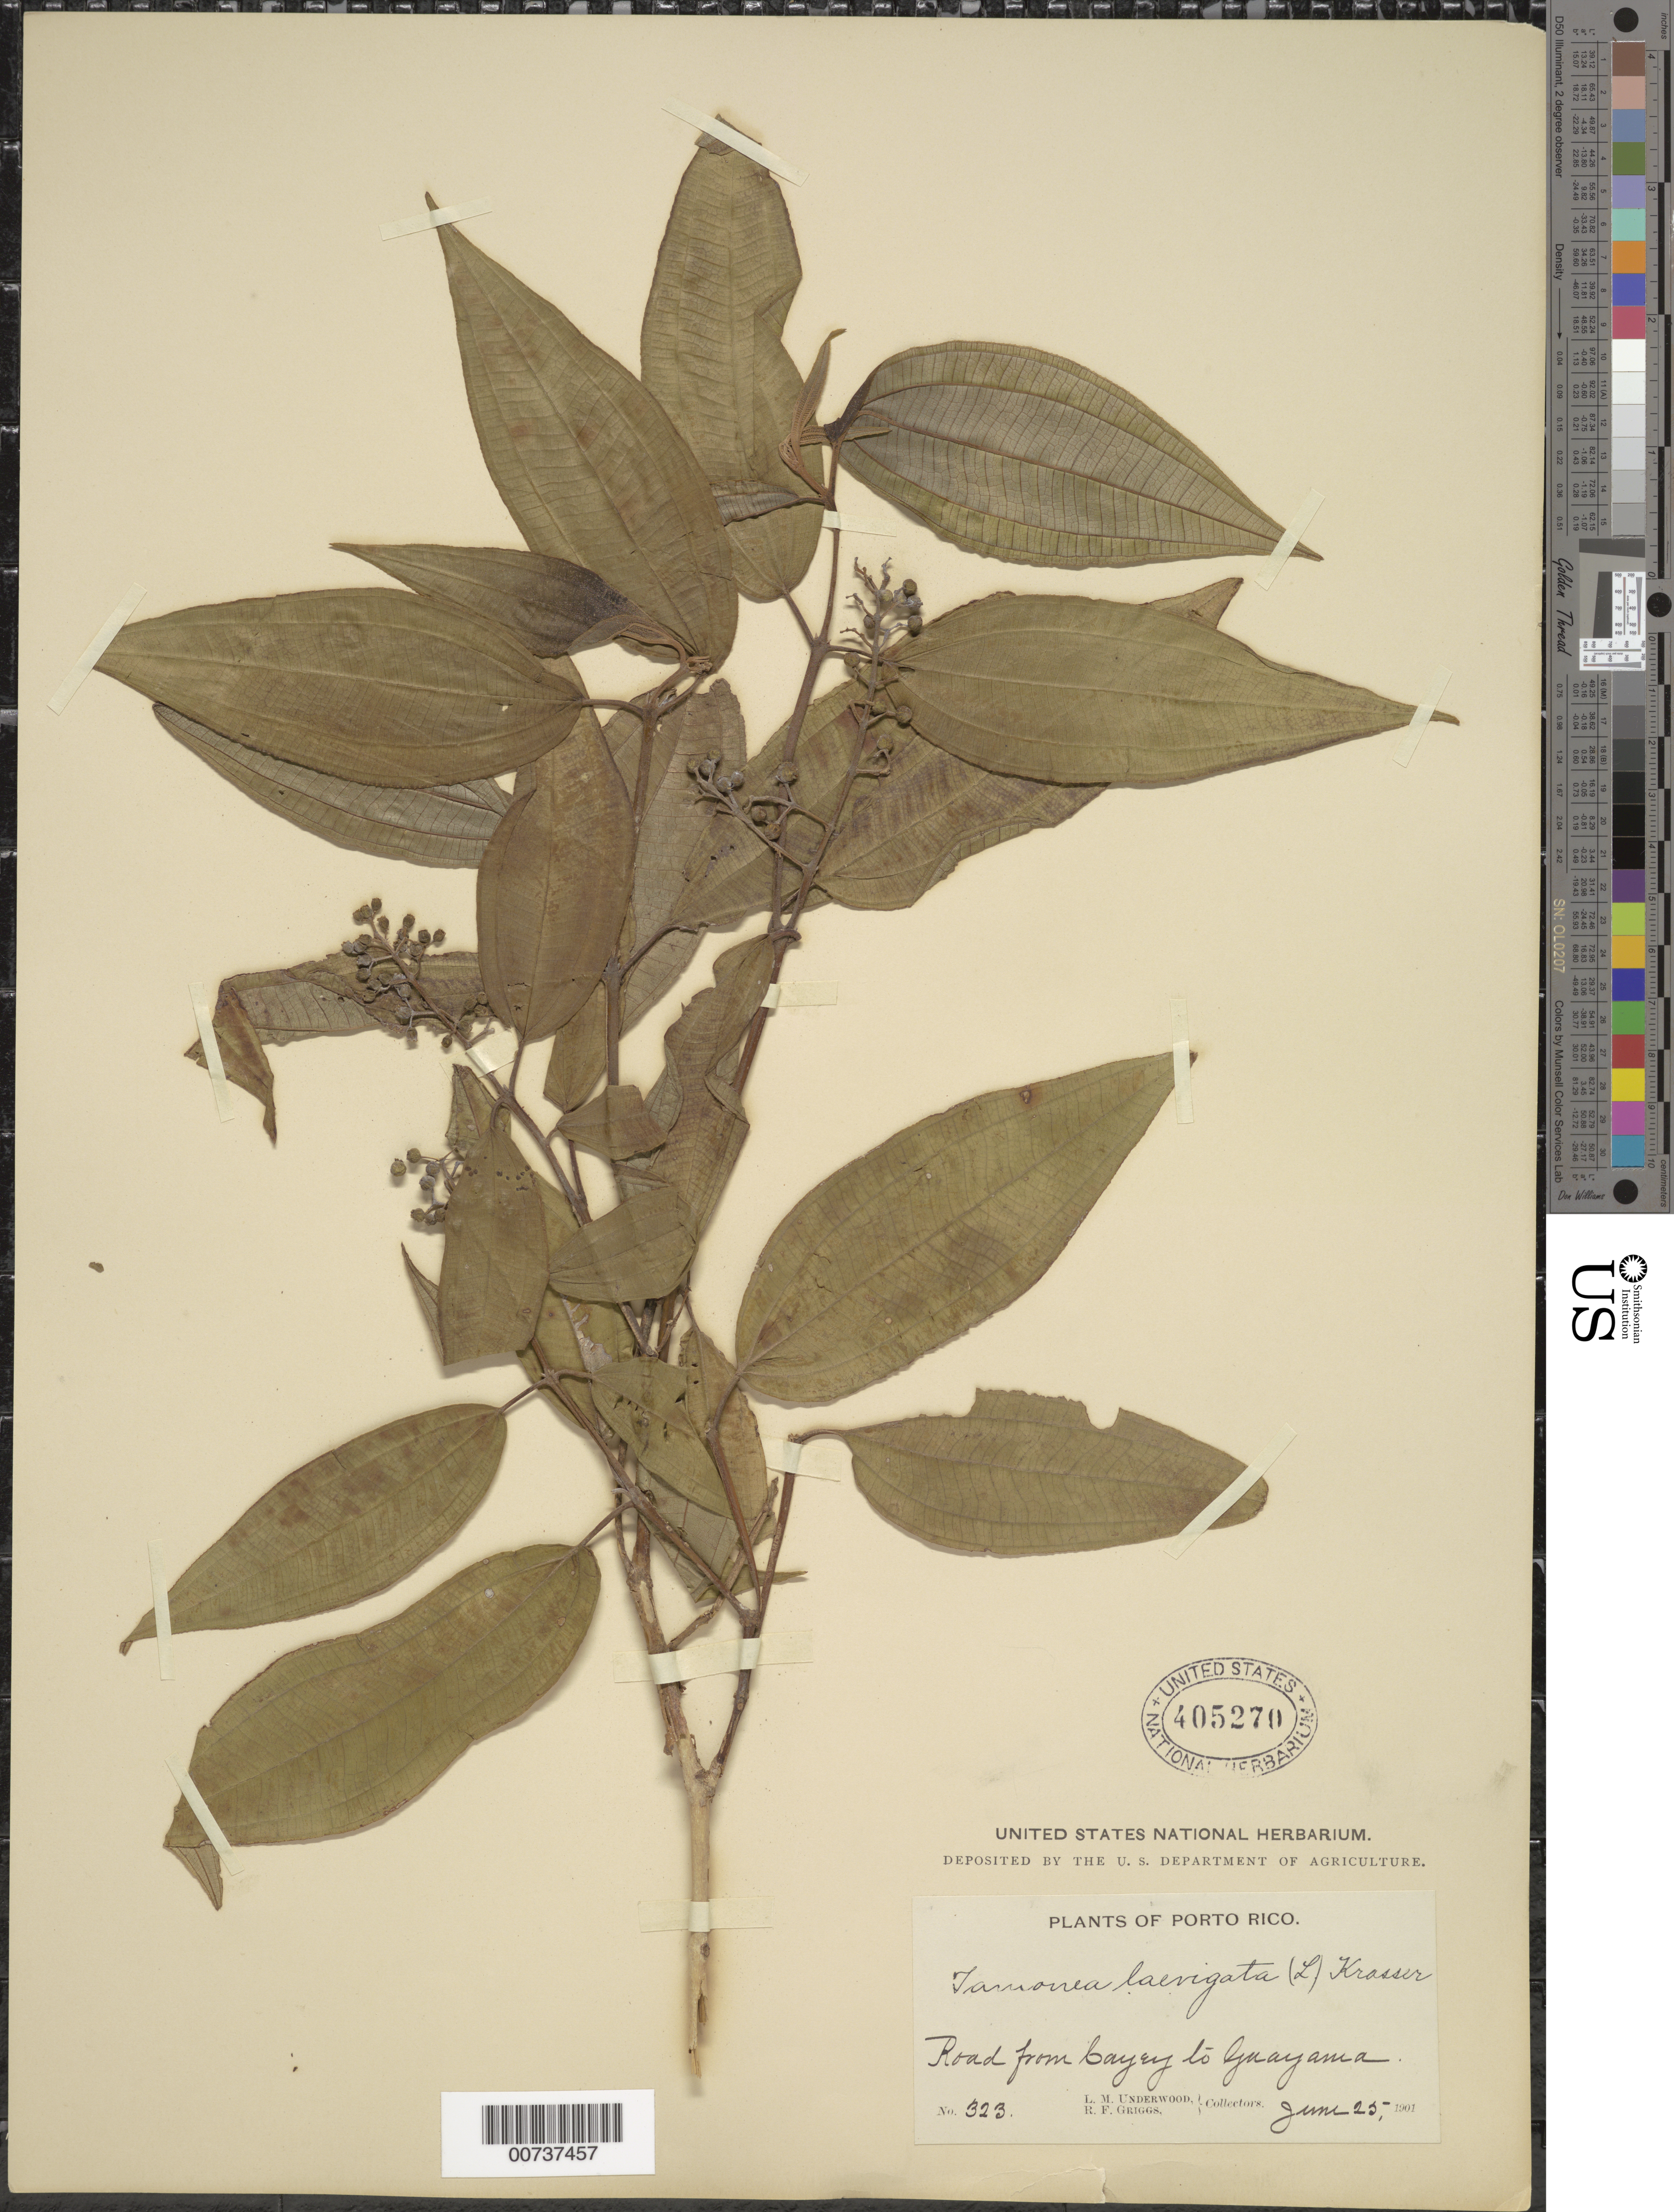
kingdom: Plantae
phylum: Tracheophyta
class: Magnoliopsida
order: Myrtales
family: Melastomataceae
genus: Miconia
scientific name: Miconia laevigata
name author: (L.) D. Don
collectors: L. M. Underwood & R. F. Griggs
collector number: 323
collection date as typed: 25 Jun 1901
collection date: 1901-06-25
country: Puerto Rico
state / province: Cayey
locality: Road from Cayey to Guayama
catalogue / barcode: US 405270